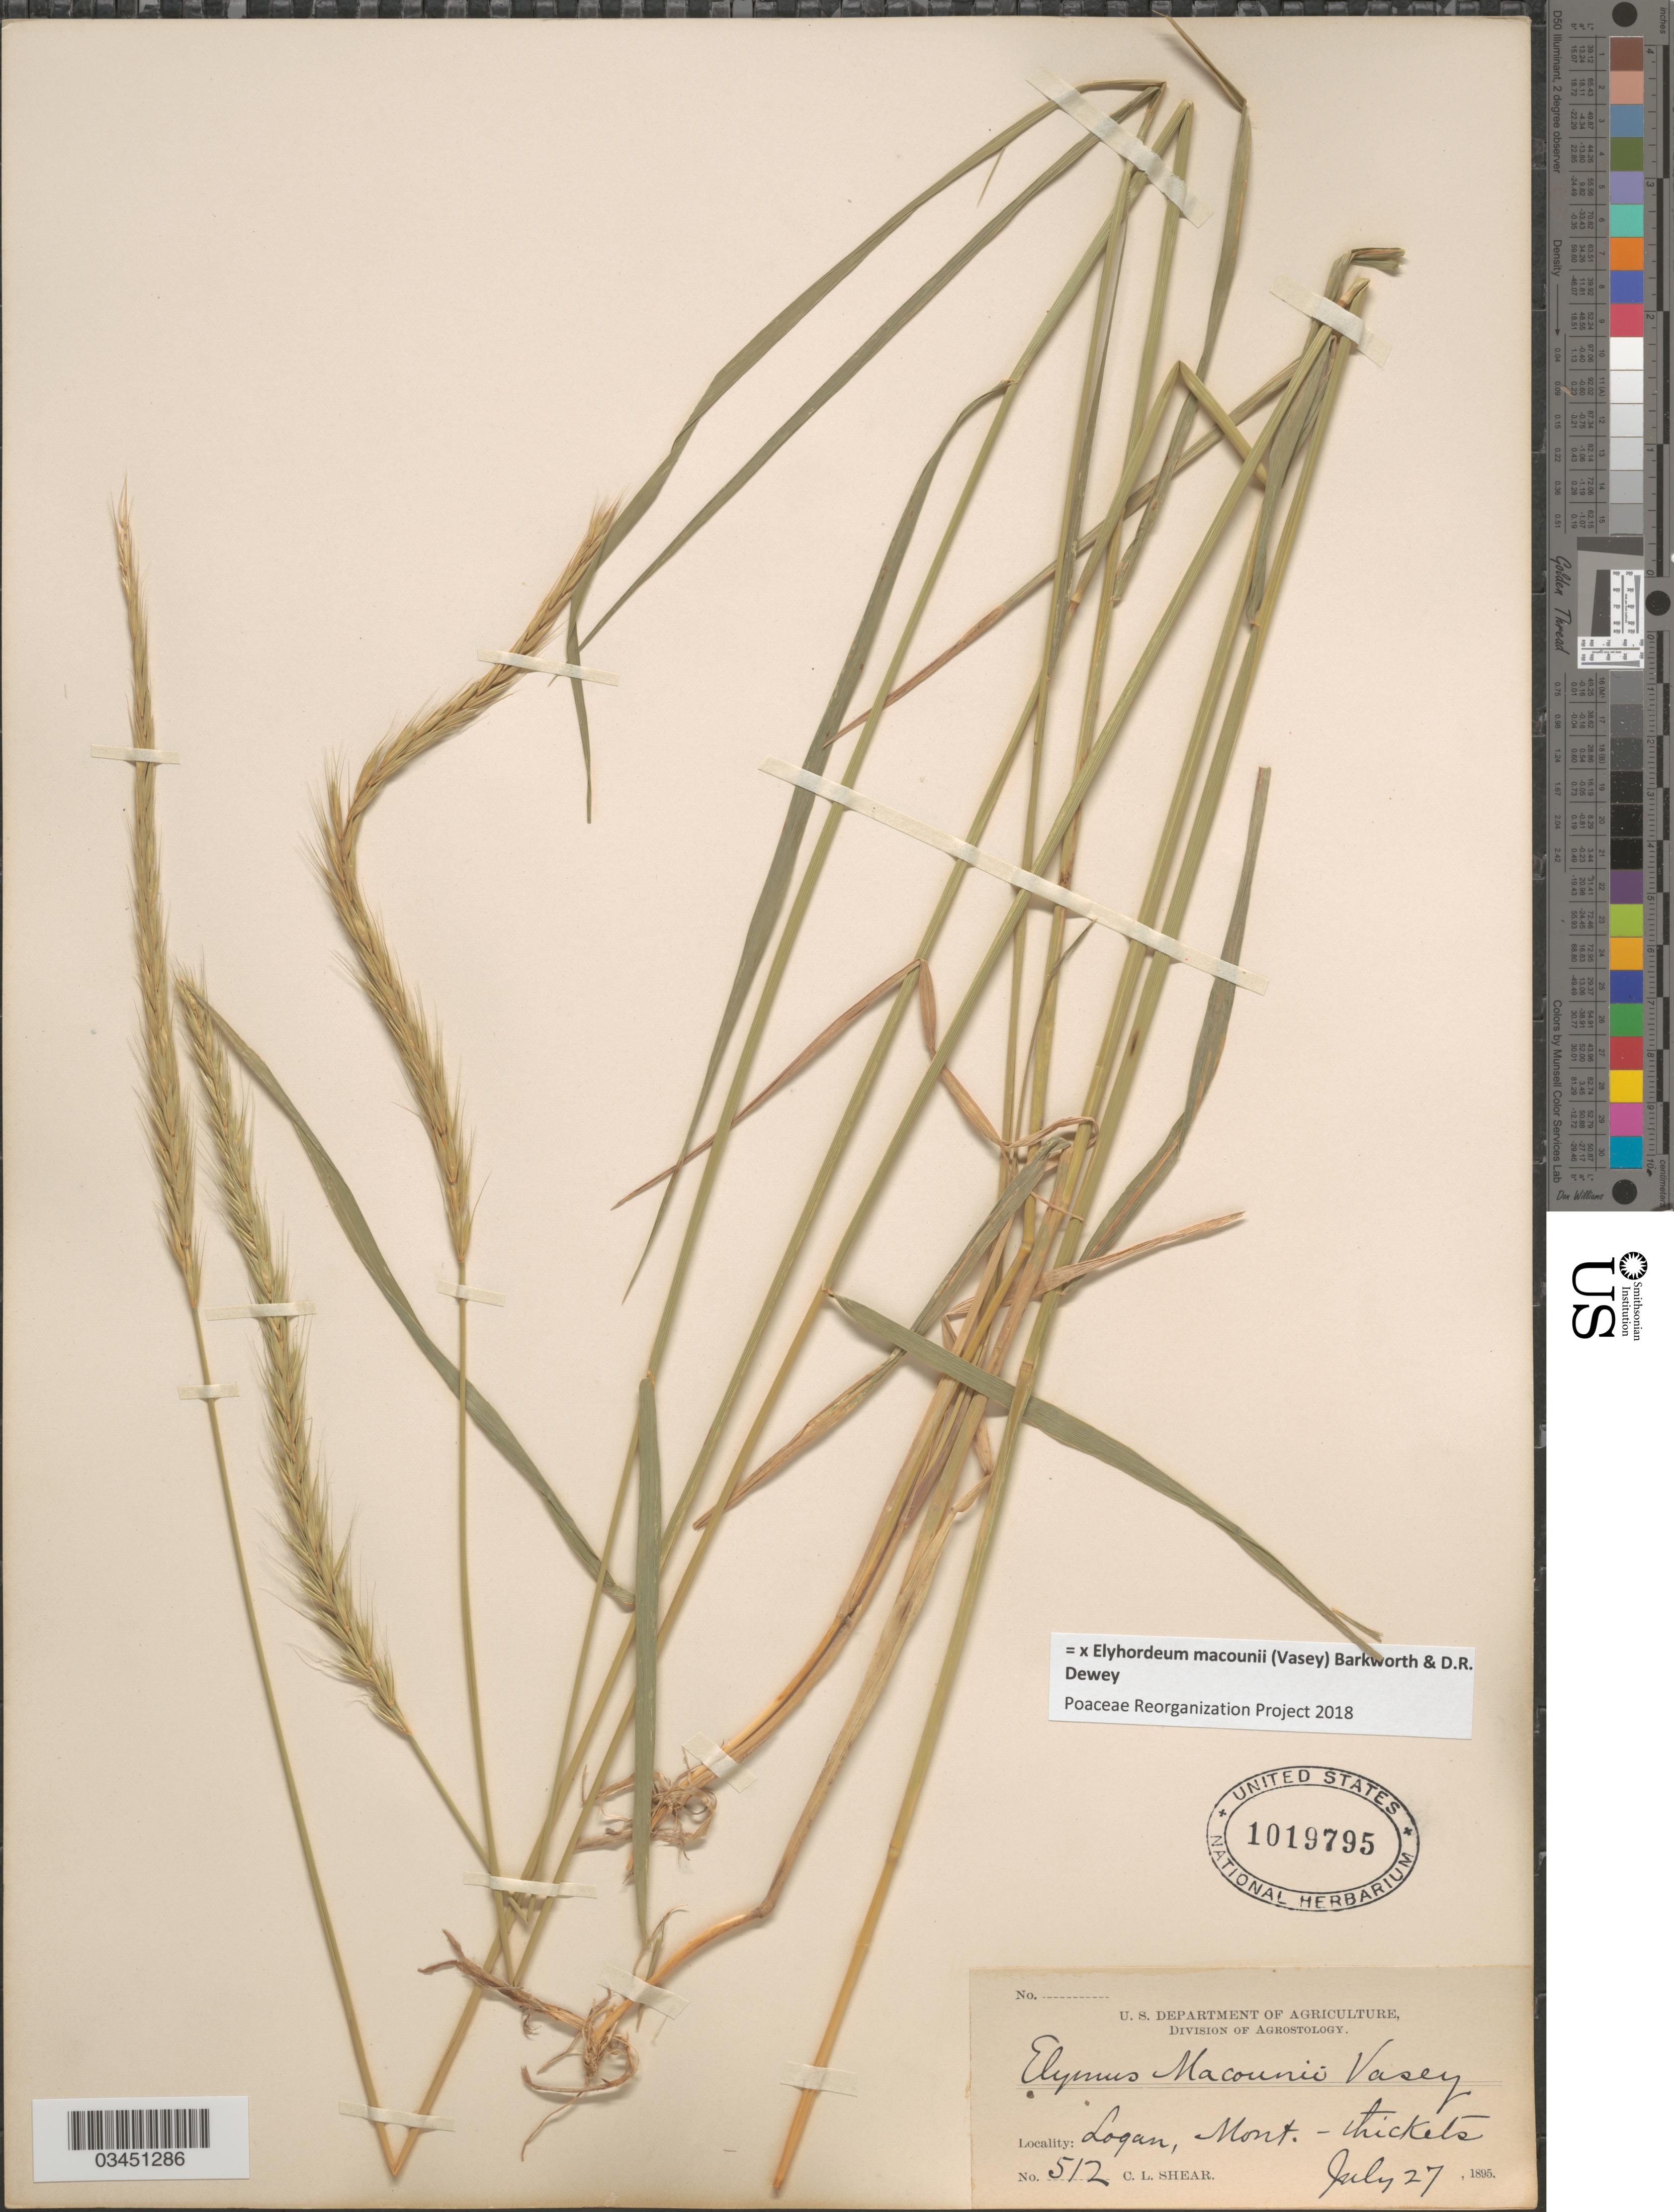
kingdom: Plantae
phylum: Tracheophyta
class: Liliopsida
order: Poales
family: Poaceae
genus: Elyhordeum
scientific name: x Elyhordeum macounii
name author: (Vasey) Barkworth & Dewey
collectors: C. L. Shear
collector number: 512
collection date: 1895-07-27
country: United States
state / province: Montana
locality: Logan.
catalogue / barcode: US 1019795